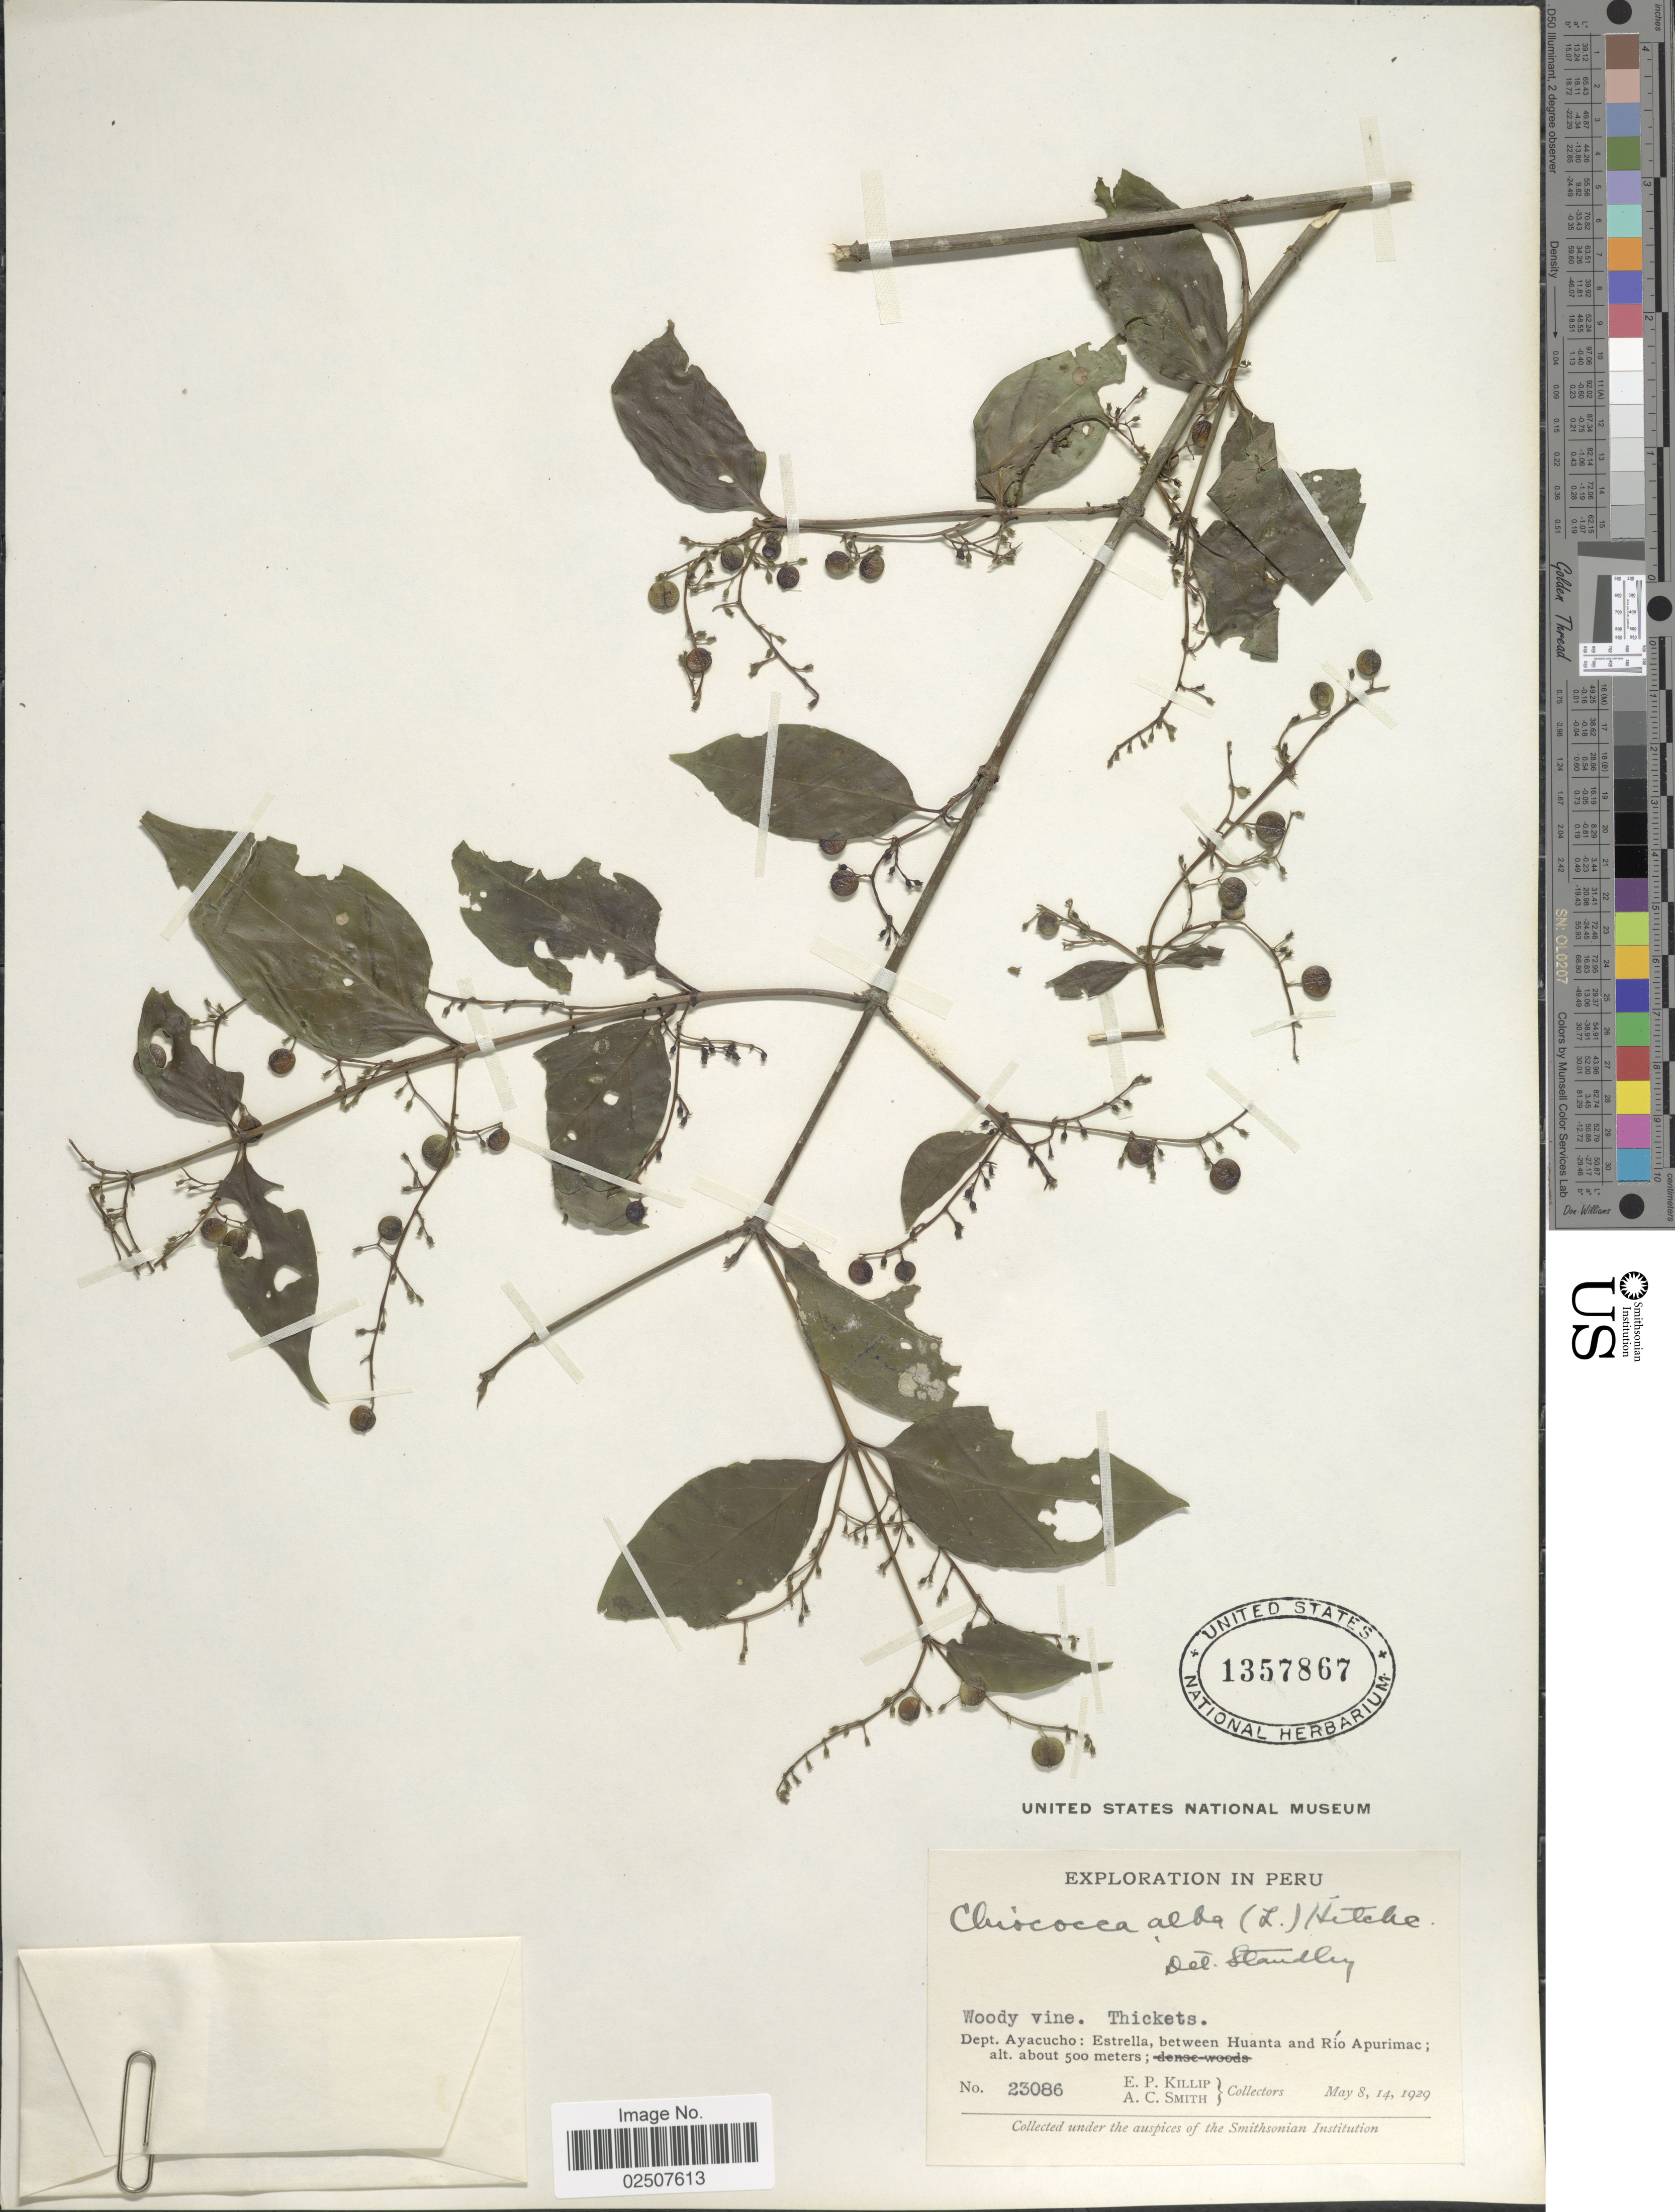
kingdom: Plantae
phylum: Tracheophyta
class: Magnoliopsida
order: Gentianales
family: Rubiaceae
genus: Chiococca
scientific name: Chiococca alba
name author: (L.) Hitchc.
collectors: E. P. Killip & A. C. Smith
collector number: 23086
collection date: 1929-05-08/1929-05-14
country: Peru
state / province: Ayacucho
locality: Woody vine. Thickets. Dept. Ayacucho: Estrella, between Huanta and Río Apurimac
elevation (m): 500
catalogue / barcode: US 1357867